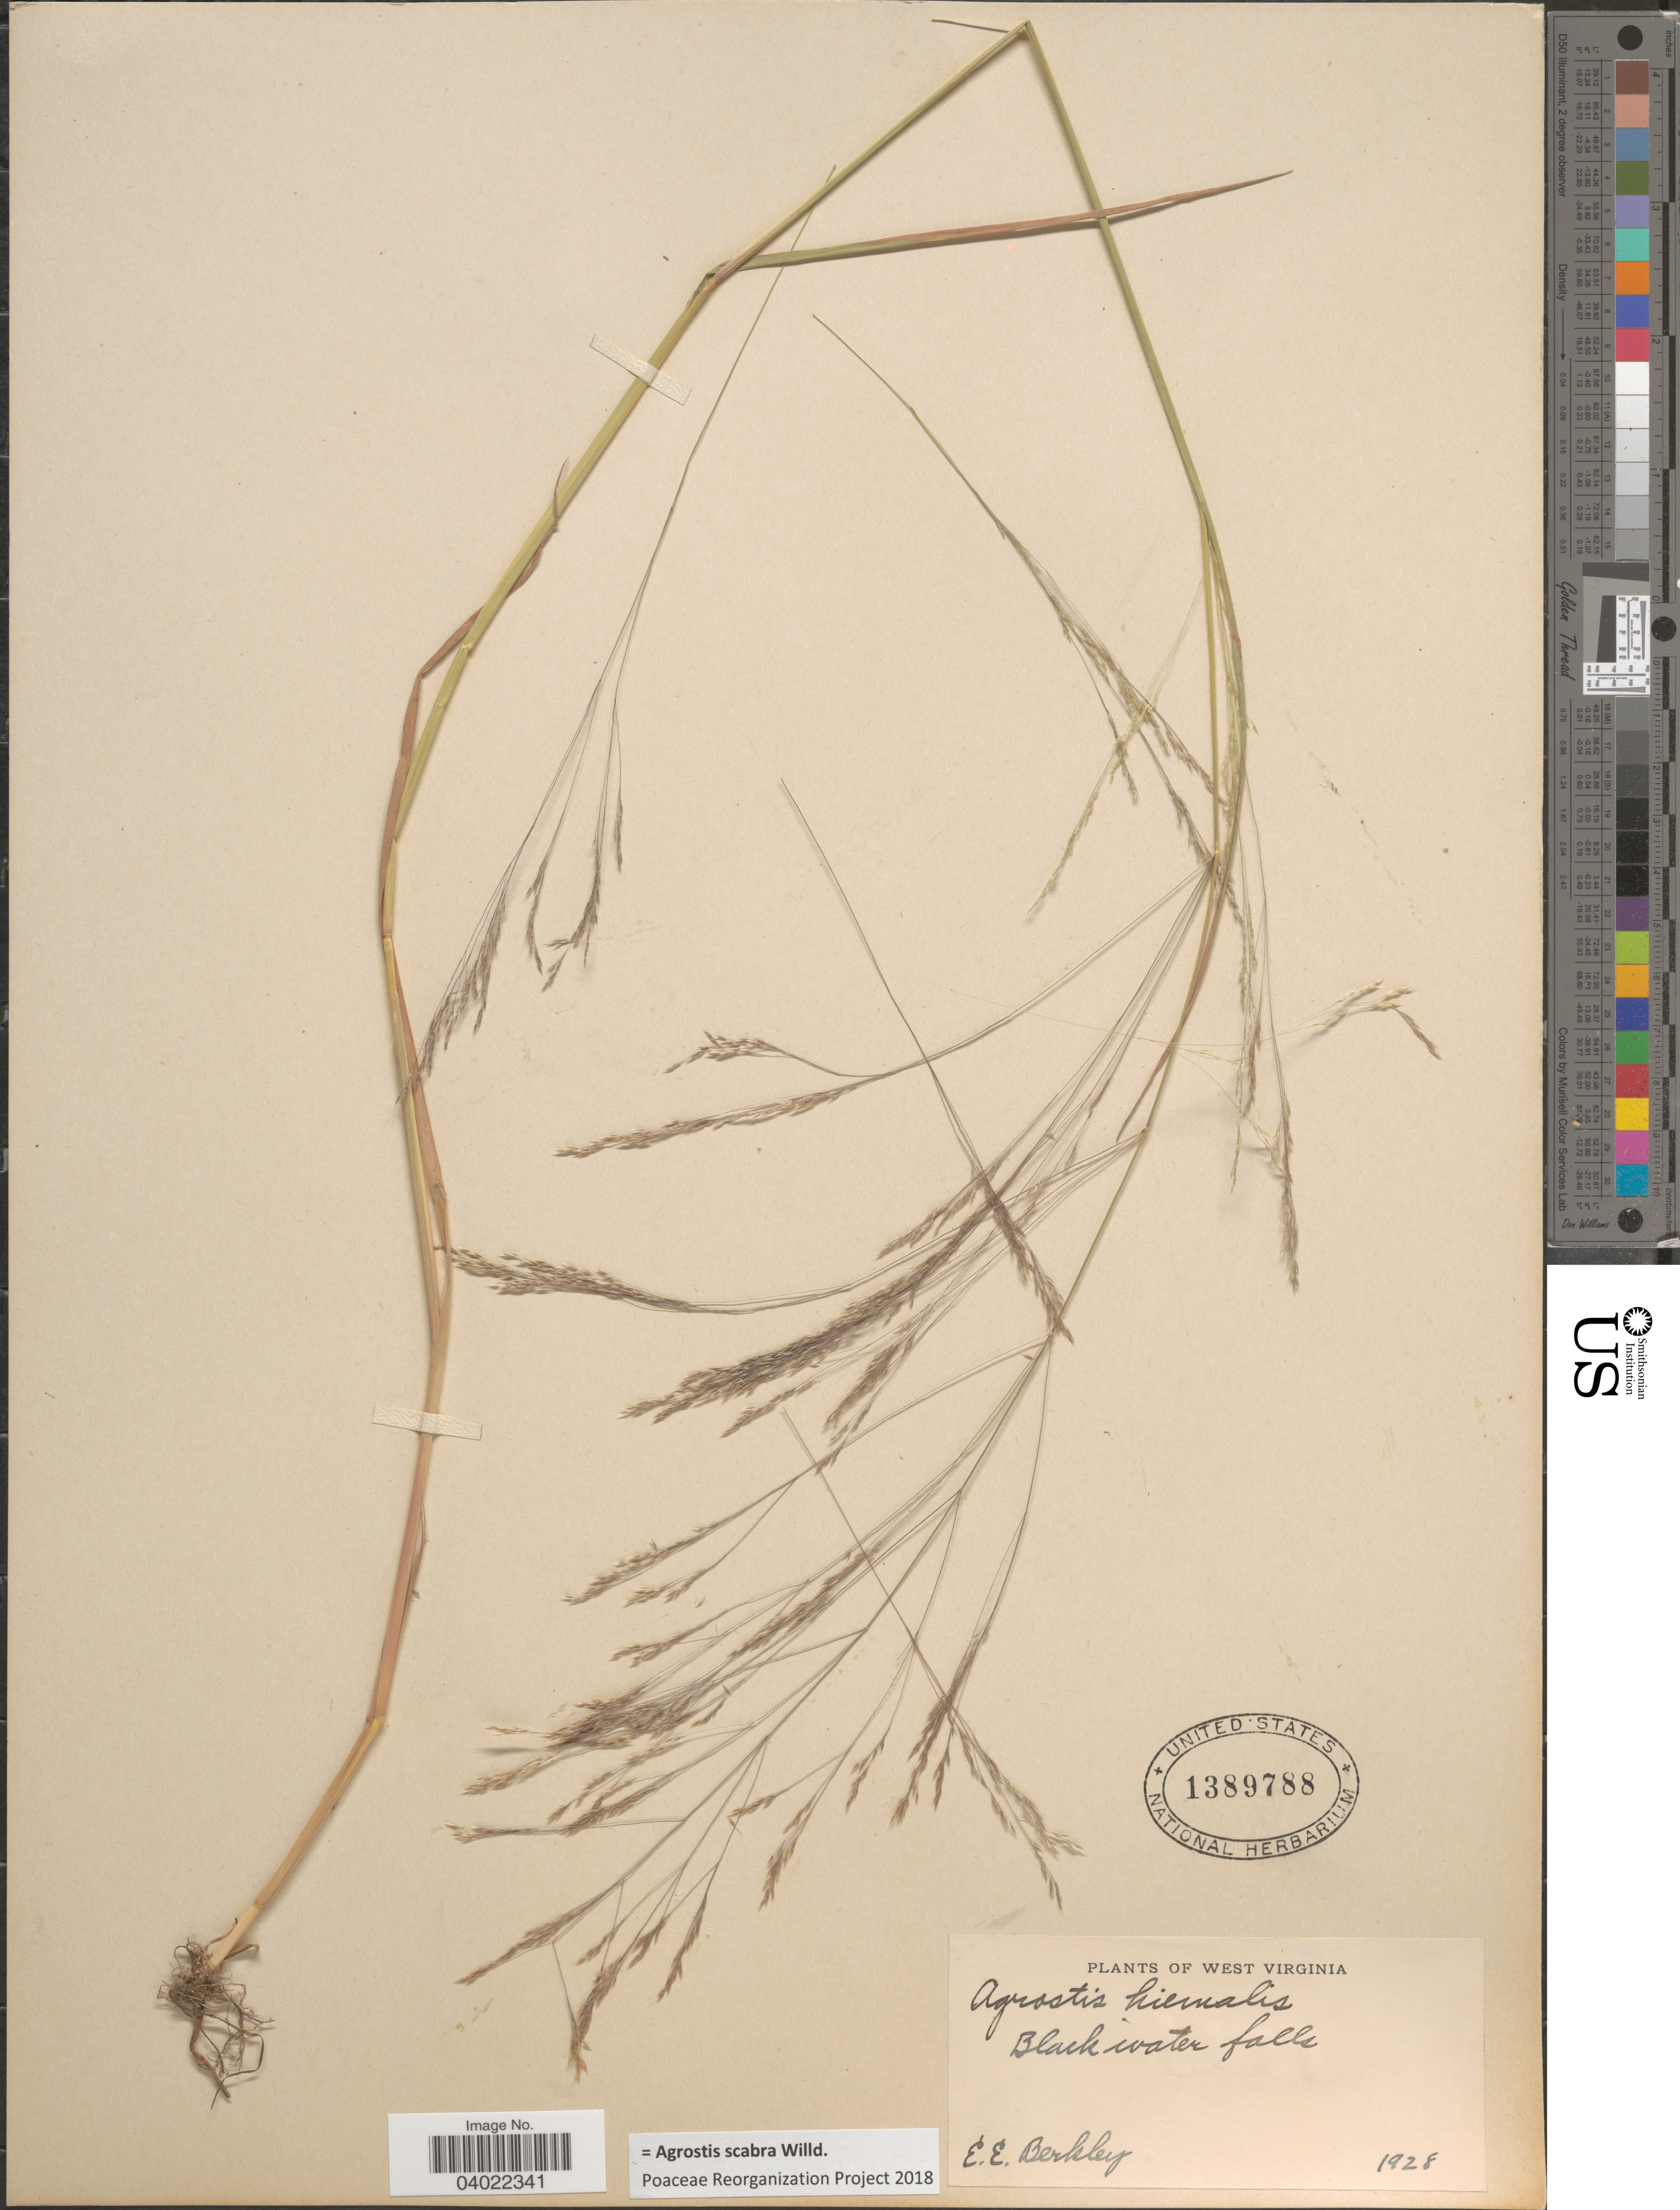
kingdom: Plantae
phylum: Tracheophyta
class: Liliopsida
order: Poales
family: Poaceae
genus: Agrostis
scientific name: Agrostis scabra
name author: Willd.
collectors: E. Berkley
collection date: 1928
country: United States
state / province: West Virginia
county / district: Tucker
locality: Black water falls.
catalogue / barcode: US 1389788